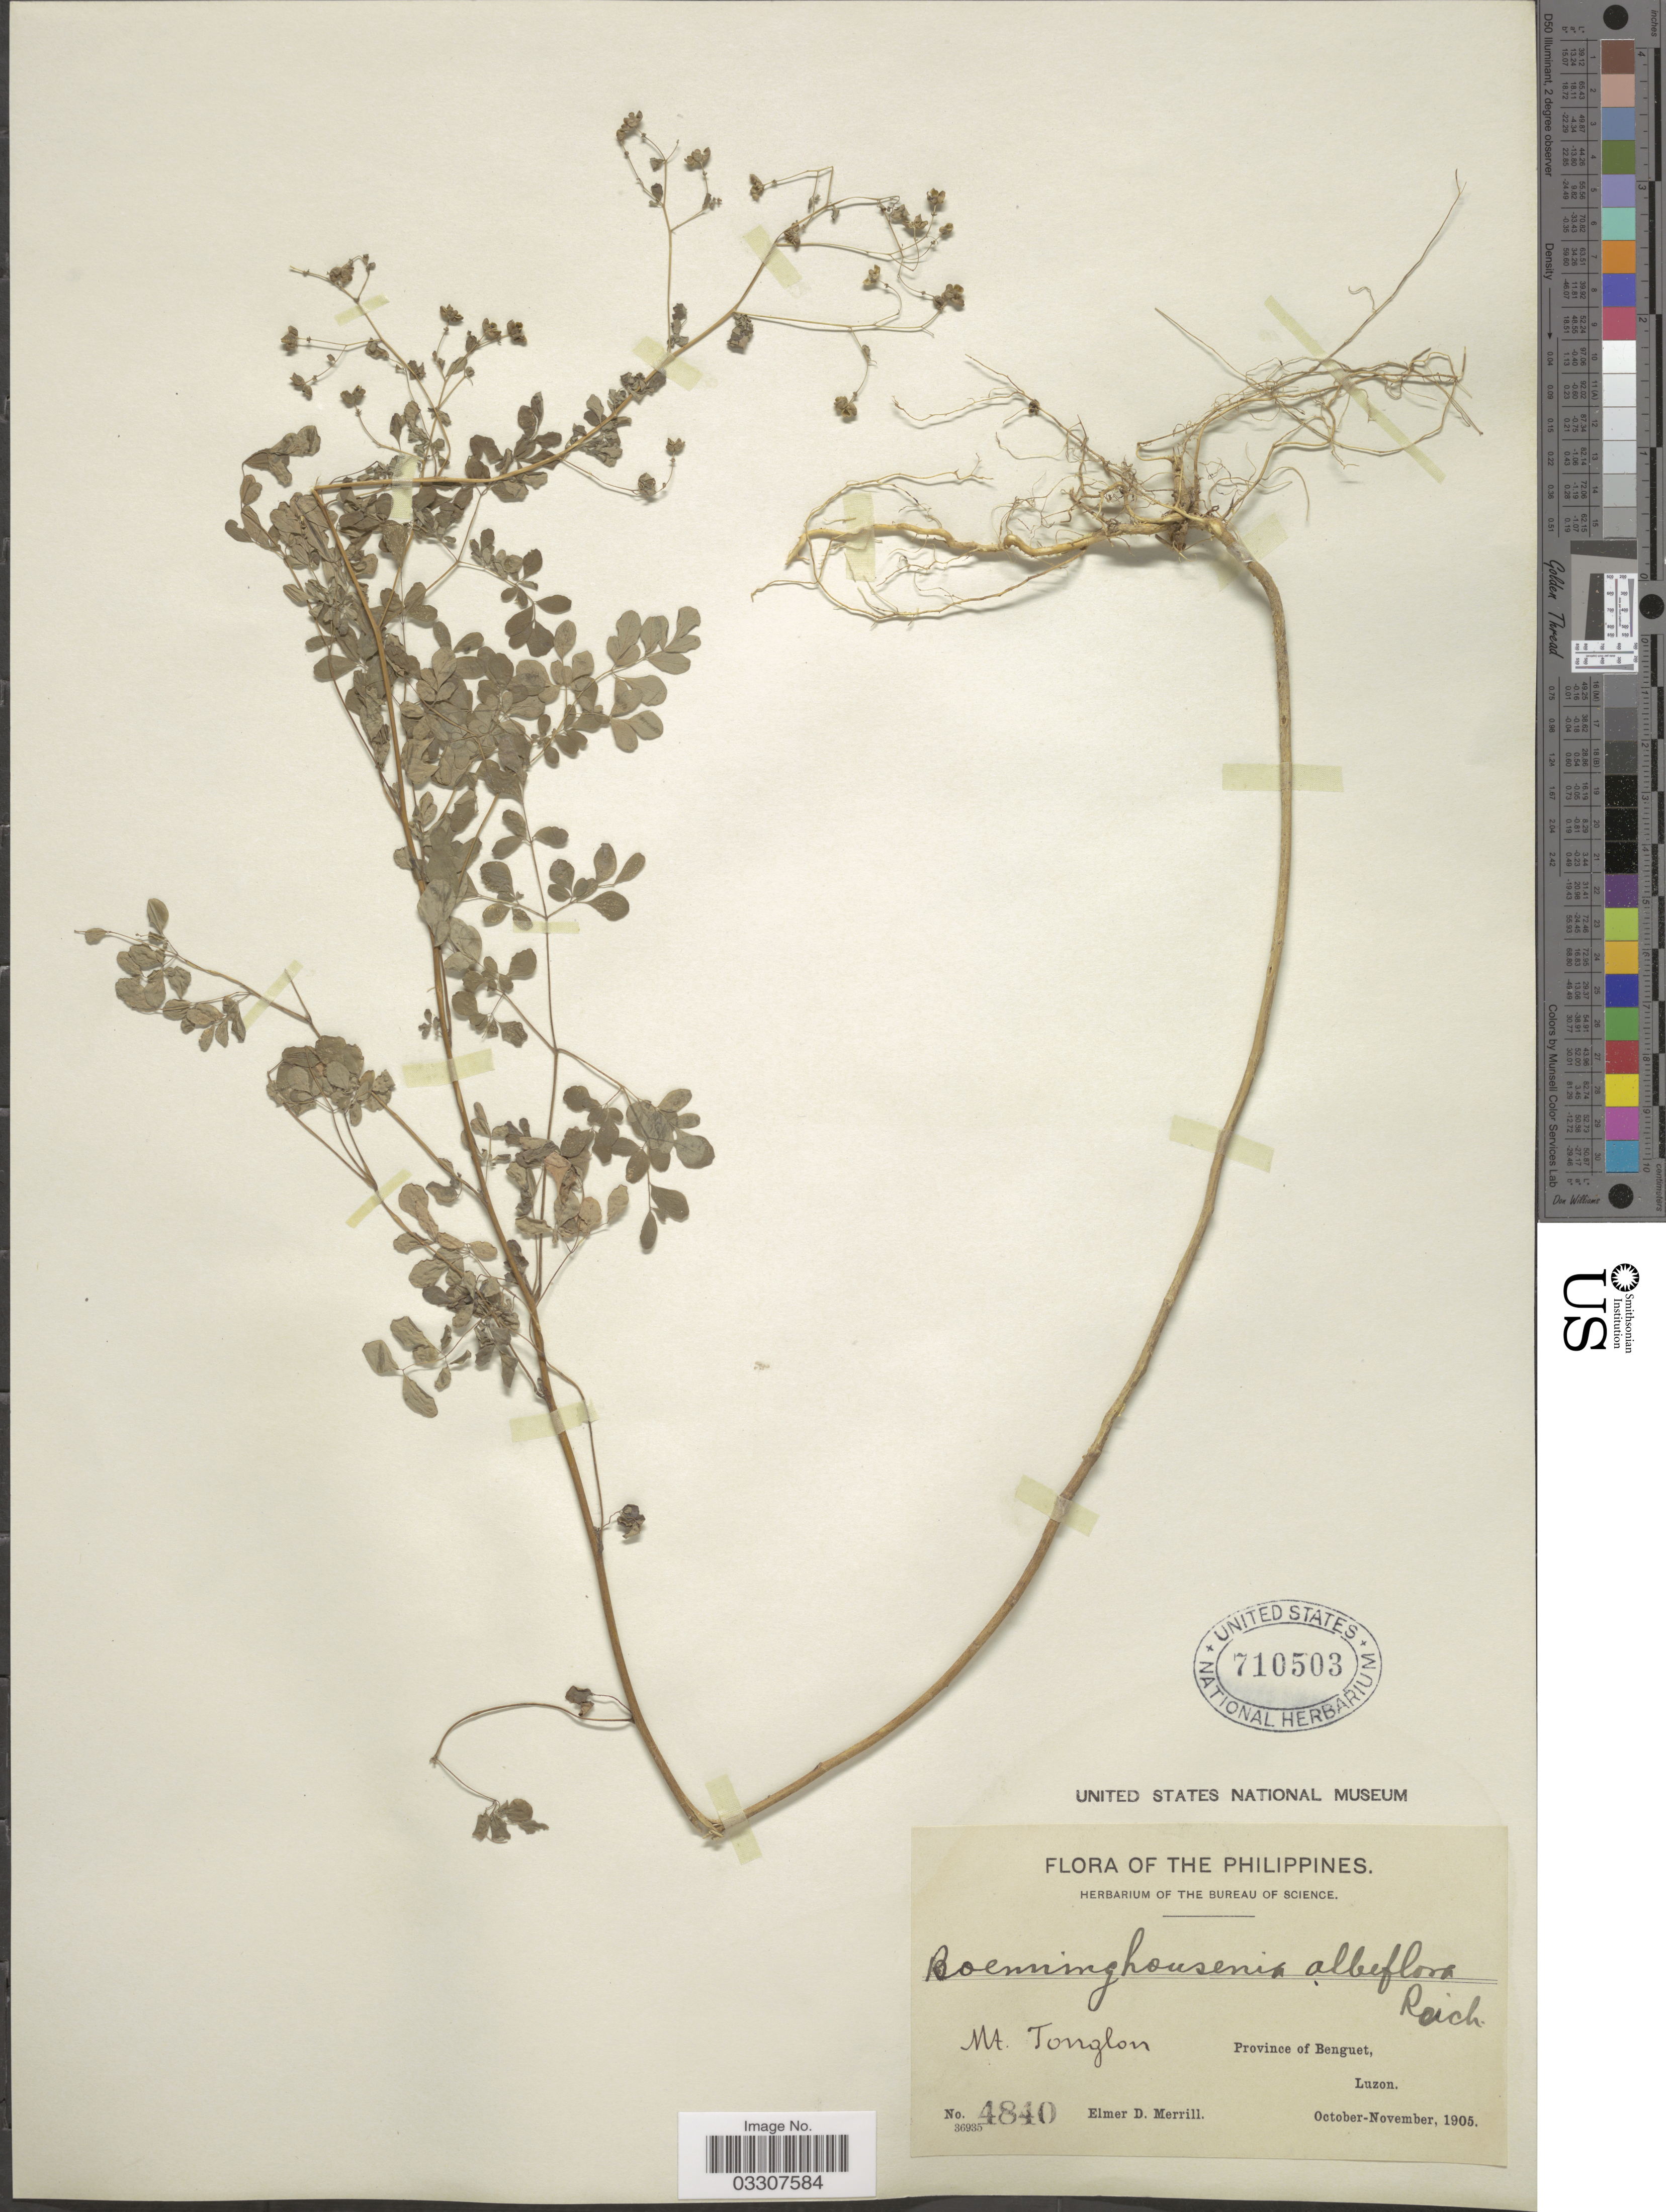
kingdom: Plantae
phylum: Tracheophyta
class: Magnoliopsida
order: Sapindales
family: Rutaceae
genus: Boenninghausenia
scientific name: Boenninghausenia albiflora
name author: (Hook.) Meisn.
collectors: E. D. Merrill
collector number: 4840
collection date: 1905-10/1905-11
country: Philippines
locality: Mt Tonglon. Province of Benguet, Luzon.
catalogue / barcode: US 710503